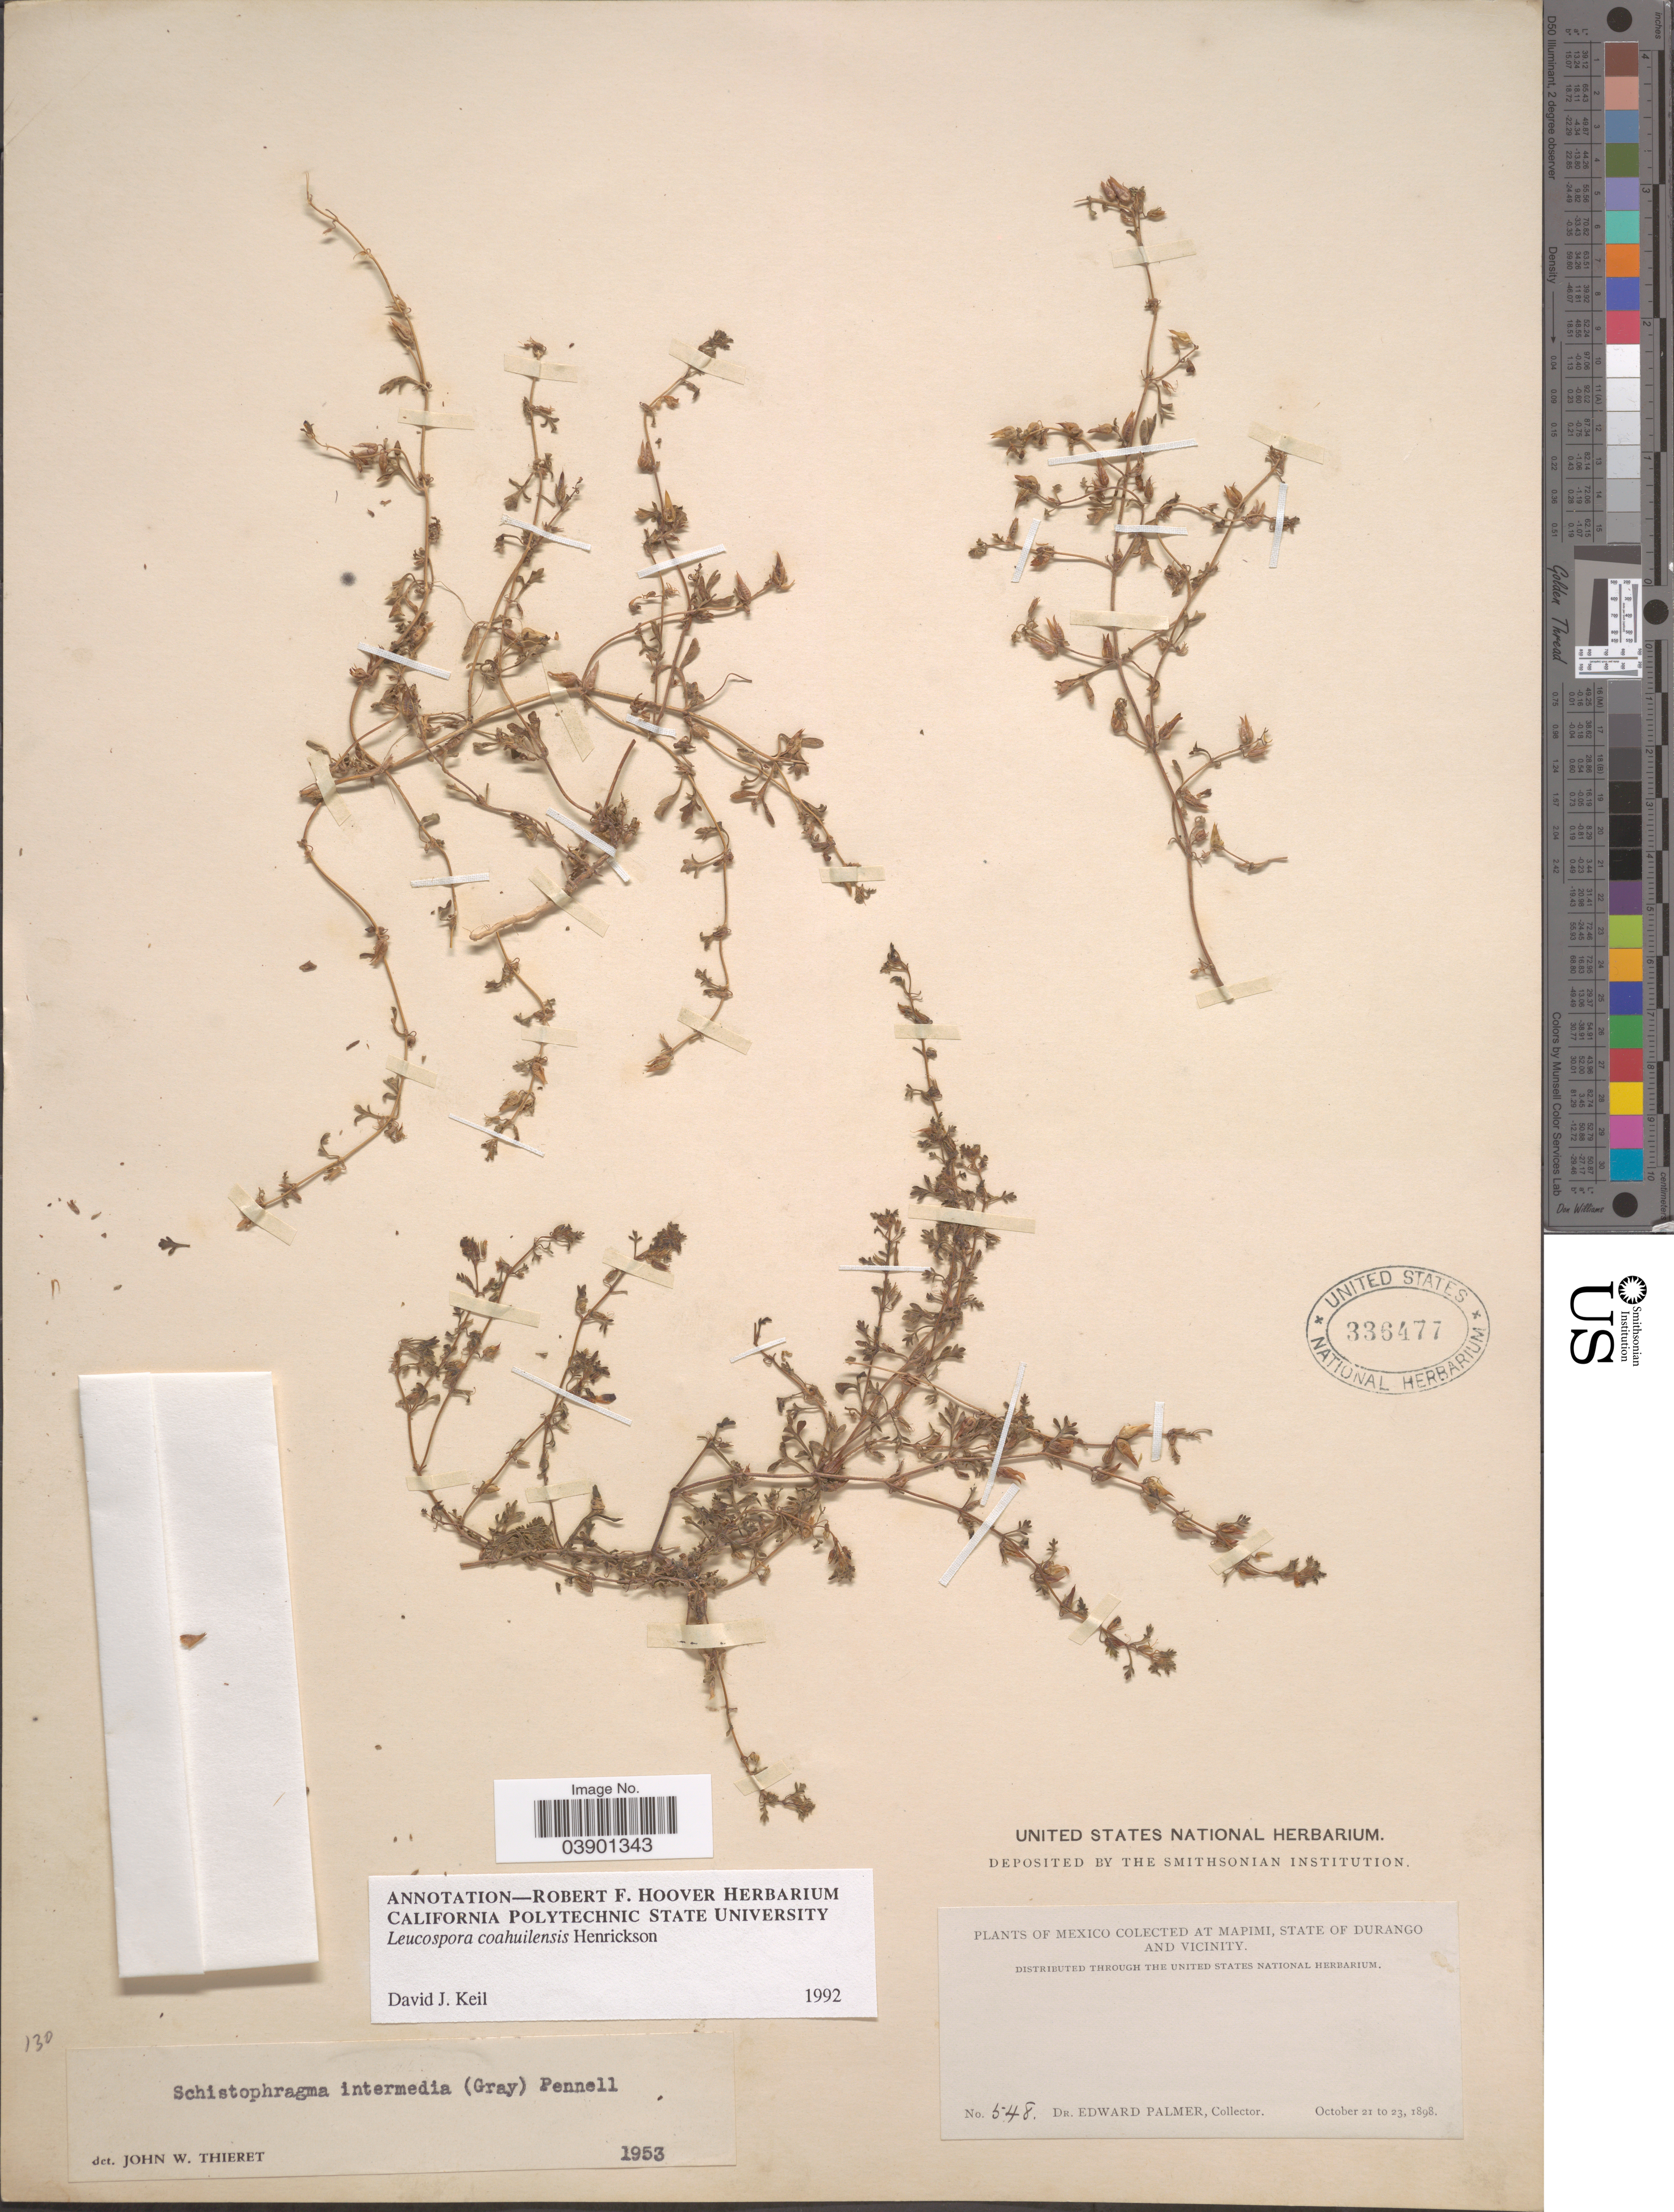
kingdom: Plantae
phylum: Tracheophyta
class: Magnoliopsida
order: Lamiales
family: Plantaginaceae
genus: Leucospora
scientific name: Leucospora coahuilensis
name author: Henrickson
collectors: E. Palmer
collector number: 548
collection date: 1898-10-21/1898-10-23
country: Mexico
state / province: Durango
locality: At Mapimi, and Vicinity.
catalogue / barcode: US 336477